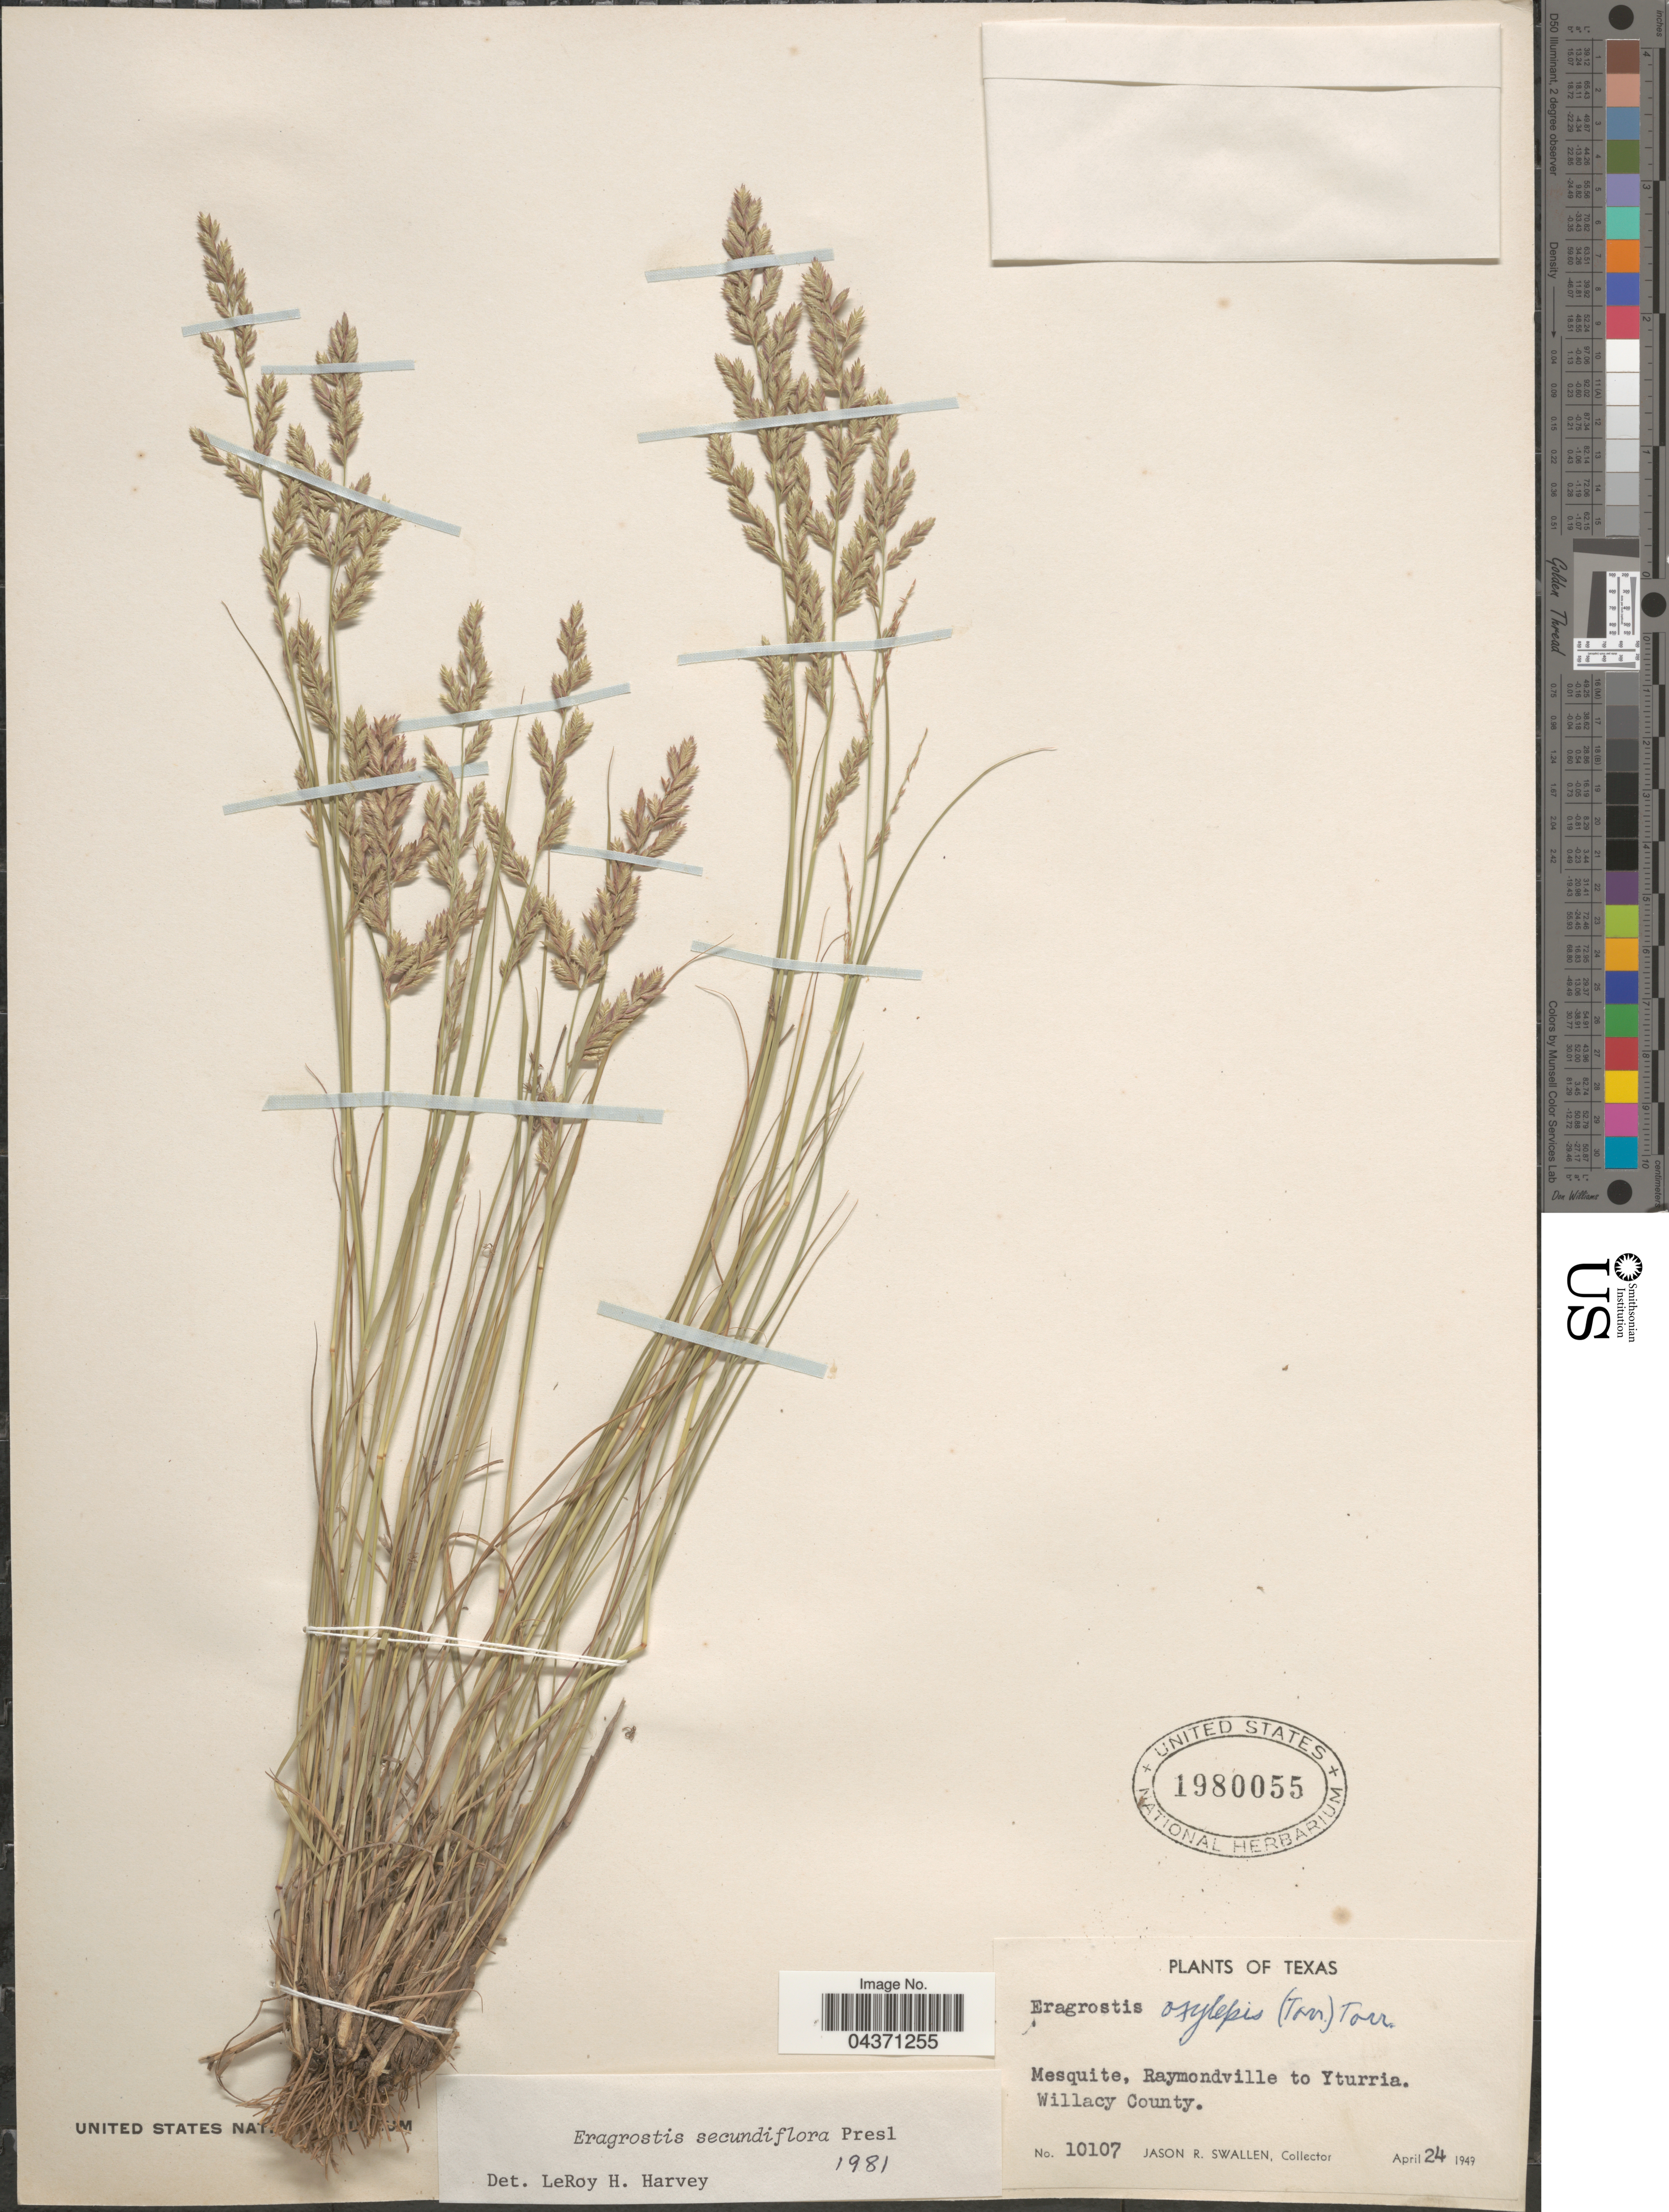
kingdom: Plantae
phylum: Tracheophyta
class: Liliopsida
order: Poales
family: Poaceae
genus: Eragrostis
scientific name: Eragrostis secundiflora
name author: J. Presl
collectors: J. R. Swallen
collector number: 10107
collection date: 1949-04-24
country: United States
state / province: Texas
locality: Mesquite, Raymondville to Yturria. Willacy County.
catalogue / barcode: US 1980055